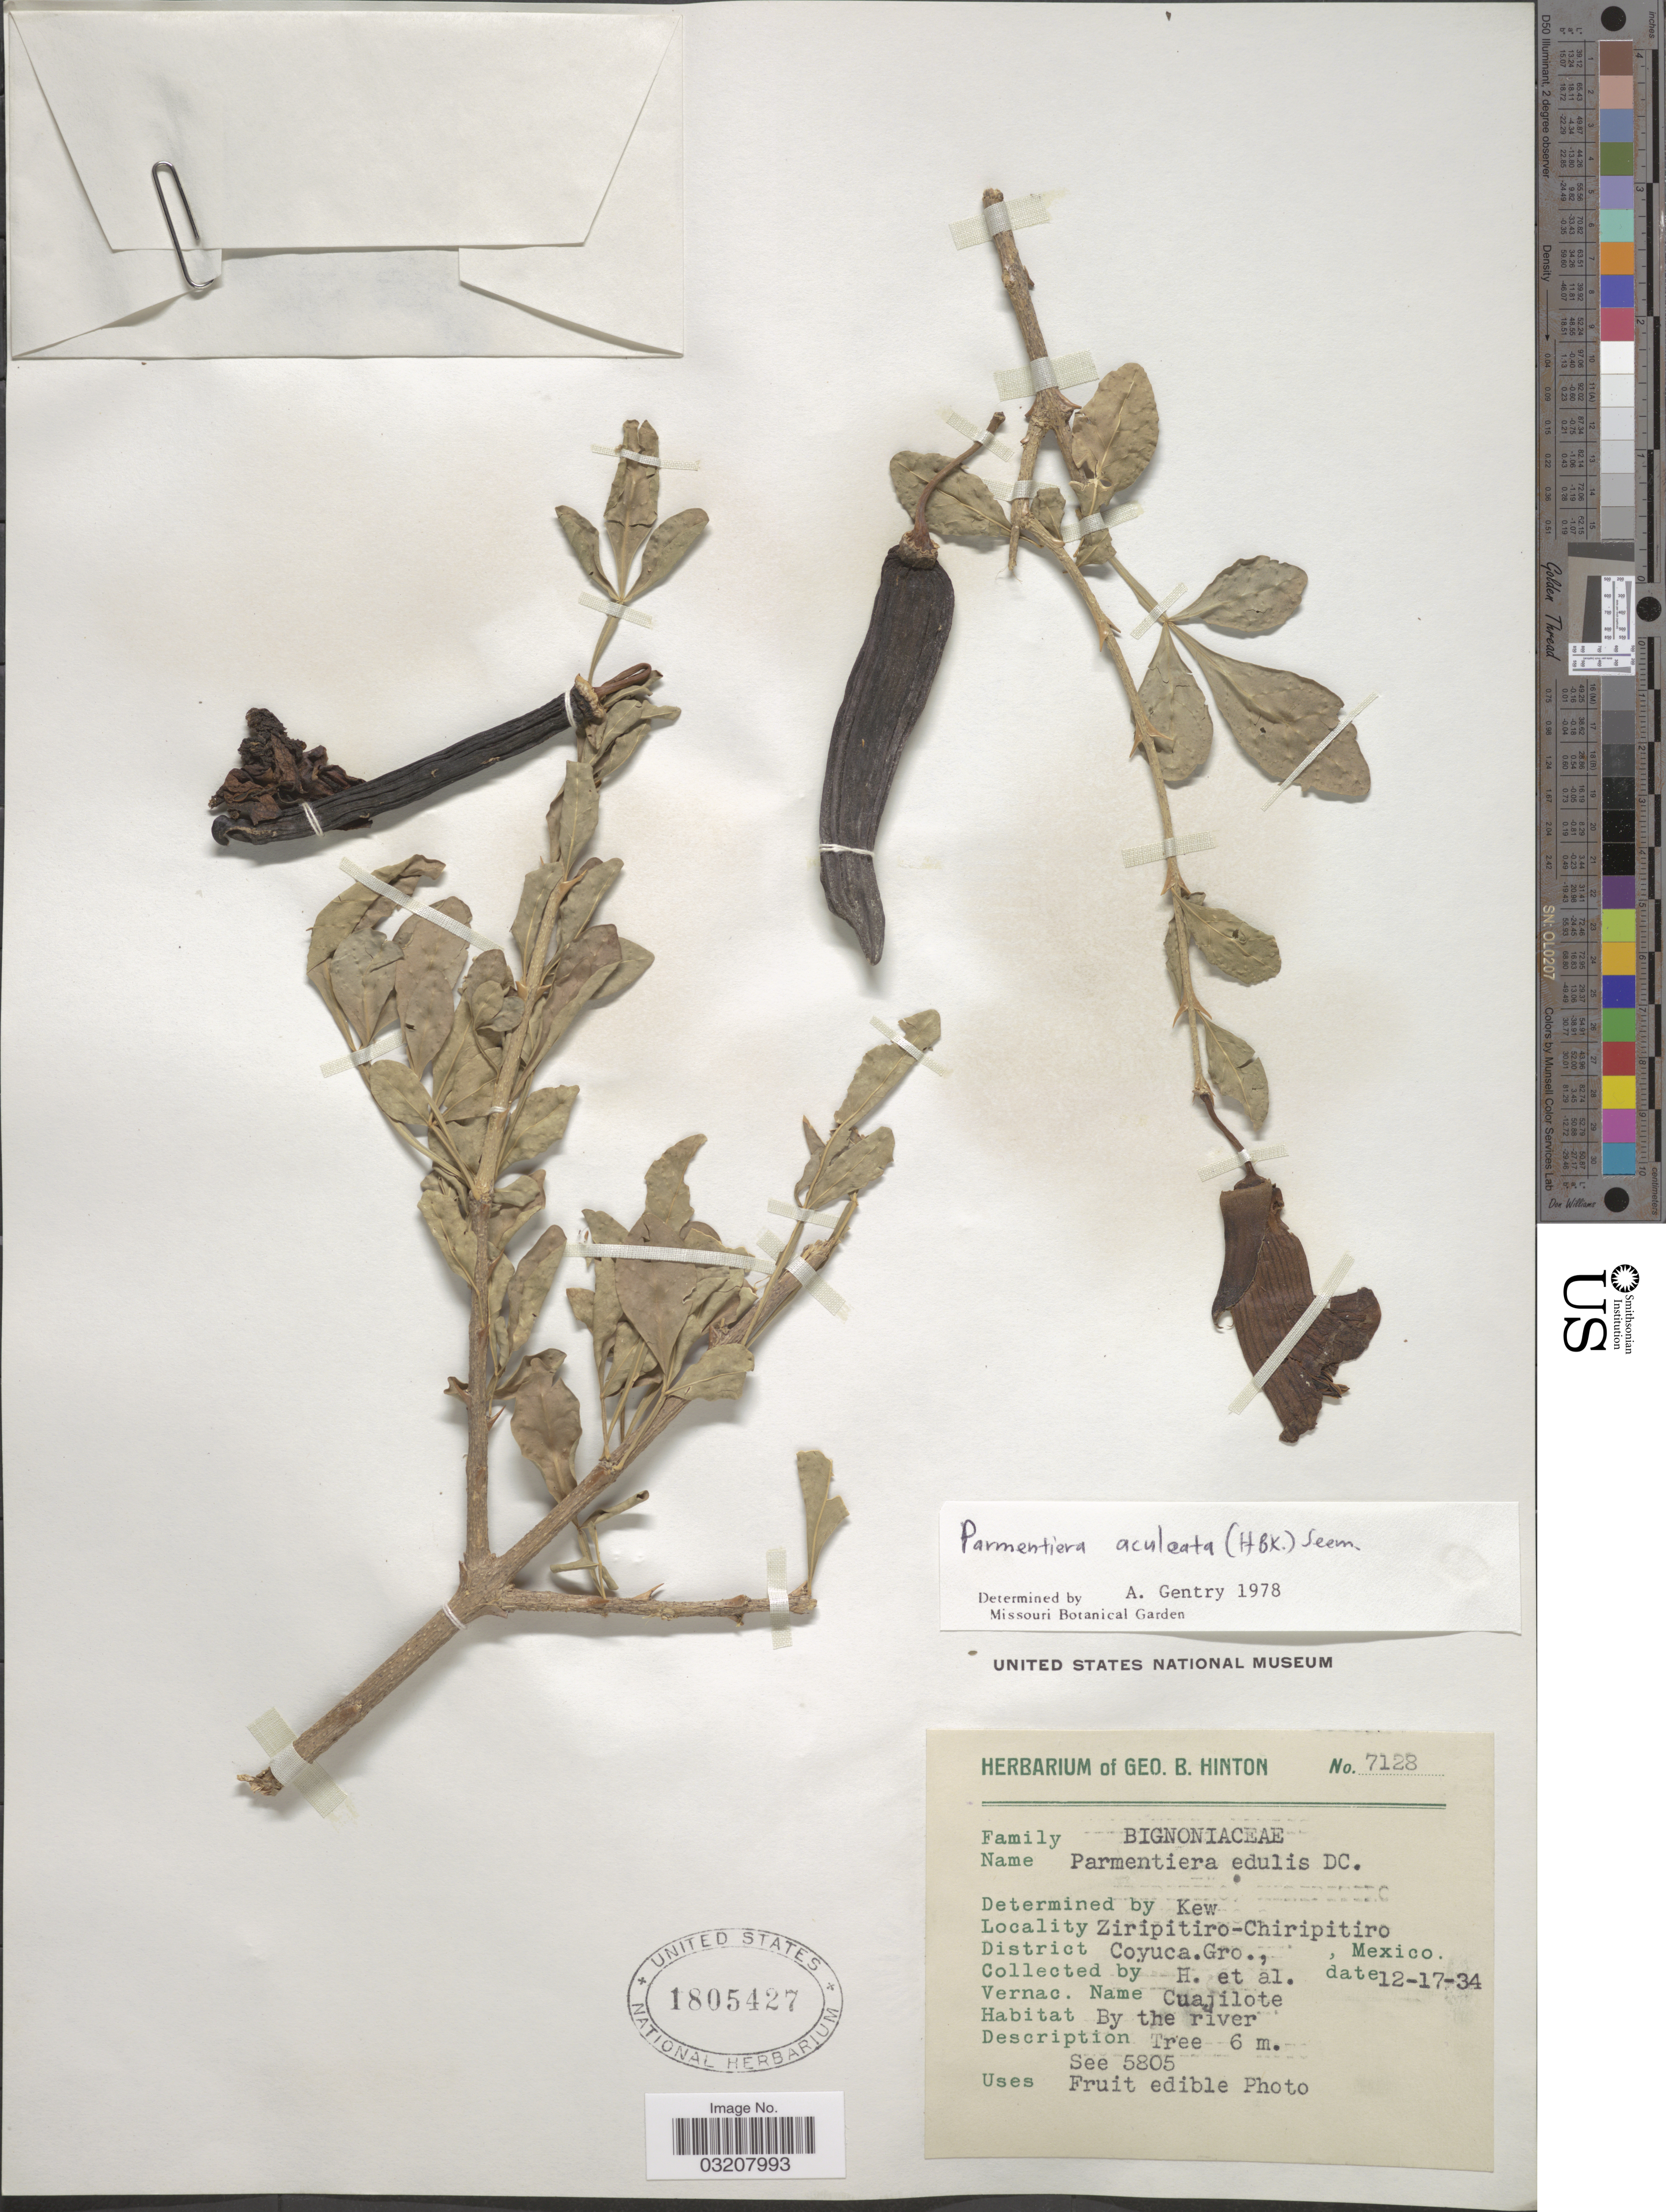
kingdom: Plantae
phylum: Tracheophyta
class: Magnoliopsida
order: Lamiales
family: Bignoniaceae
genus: Parmentiera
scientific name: Parmentiera aculeata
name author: (Kunth) Seem.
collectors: G. B. Hinton & et al.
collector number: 7128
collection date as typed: Transcribed d/m/y: 17/12/34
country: Mexico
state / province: Guerrero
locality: Ziripitiro-Chiripitiro. District Coyuca. Gro.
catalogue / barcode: US 1805427